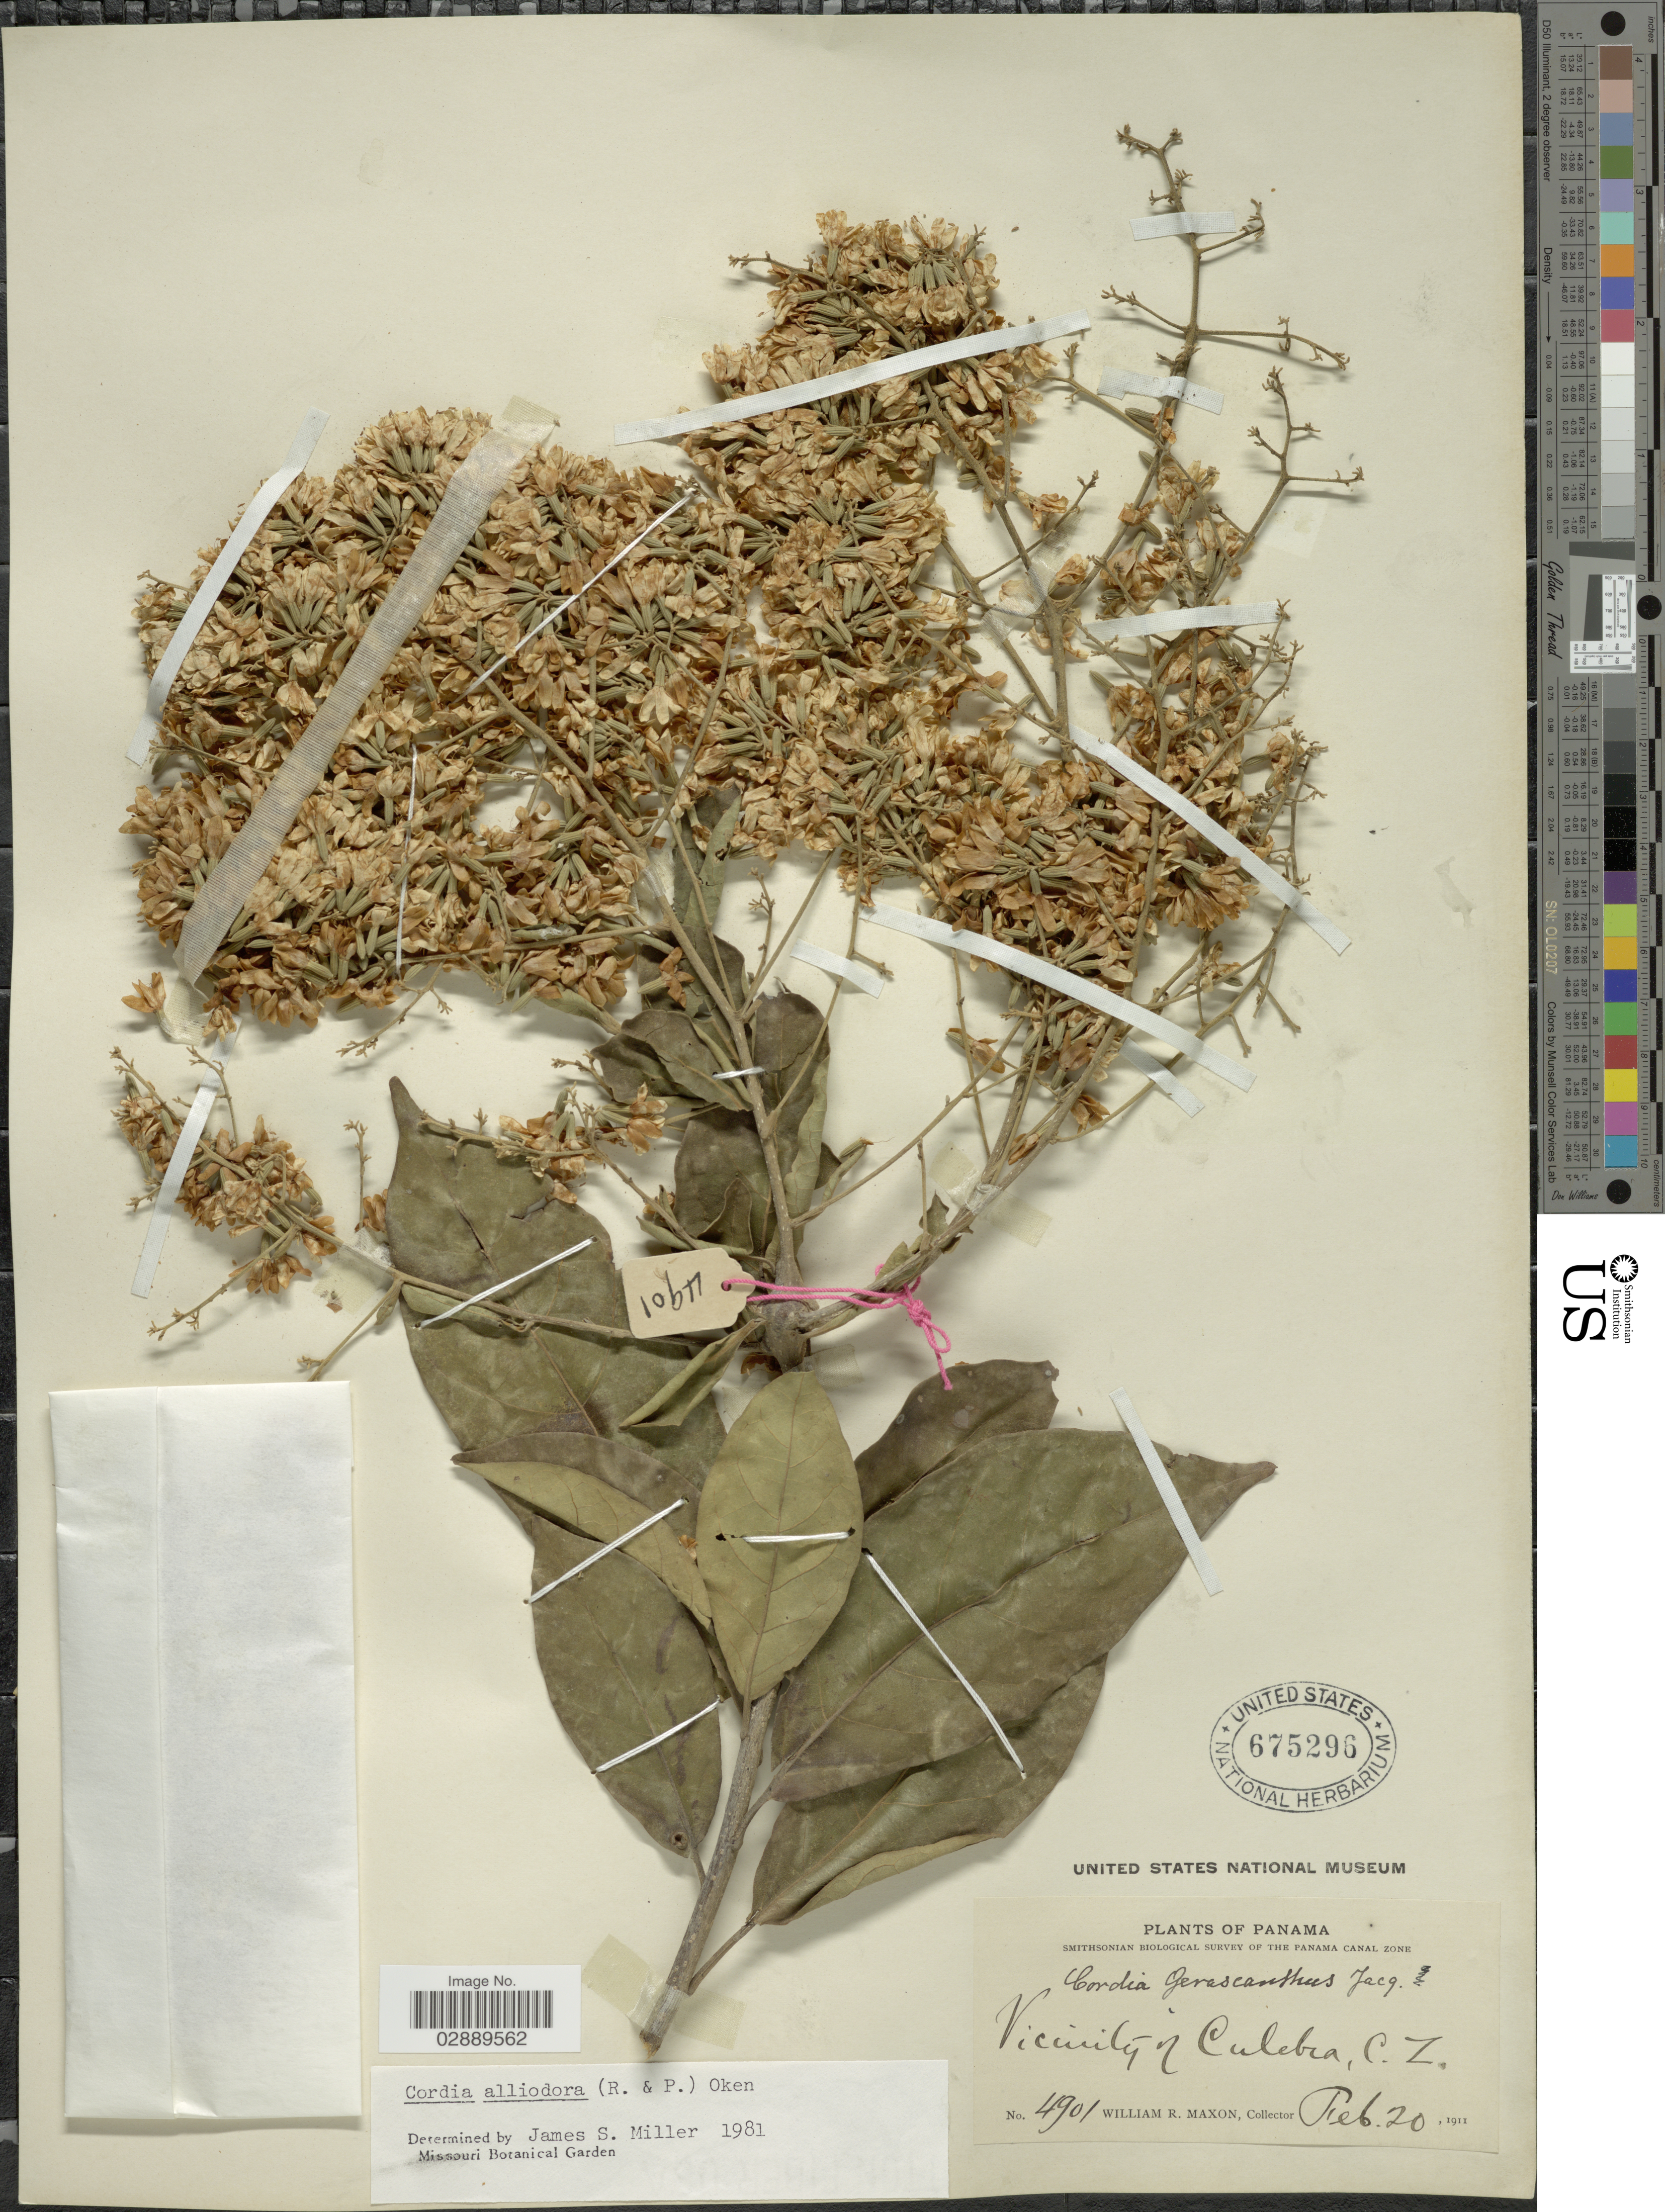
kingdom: Plantae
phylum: Tracheophyta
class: Magnoliopsida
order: Boraginales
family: Cordiaceae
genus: Cordia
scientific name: Cordia alliodora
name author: (Ruiz & Pav.) Oken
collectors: W. R. Maxon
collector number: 4901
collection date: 1911-02-20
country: Panama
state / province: Colón / Panamá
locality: Vicinity of Culebra, C.Z.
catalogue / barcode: US 675296